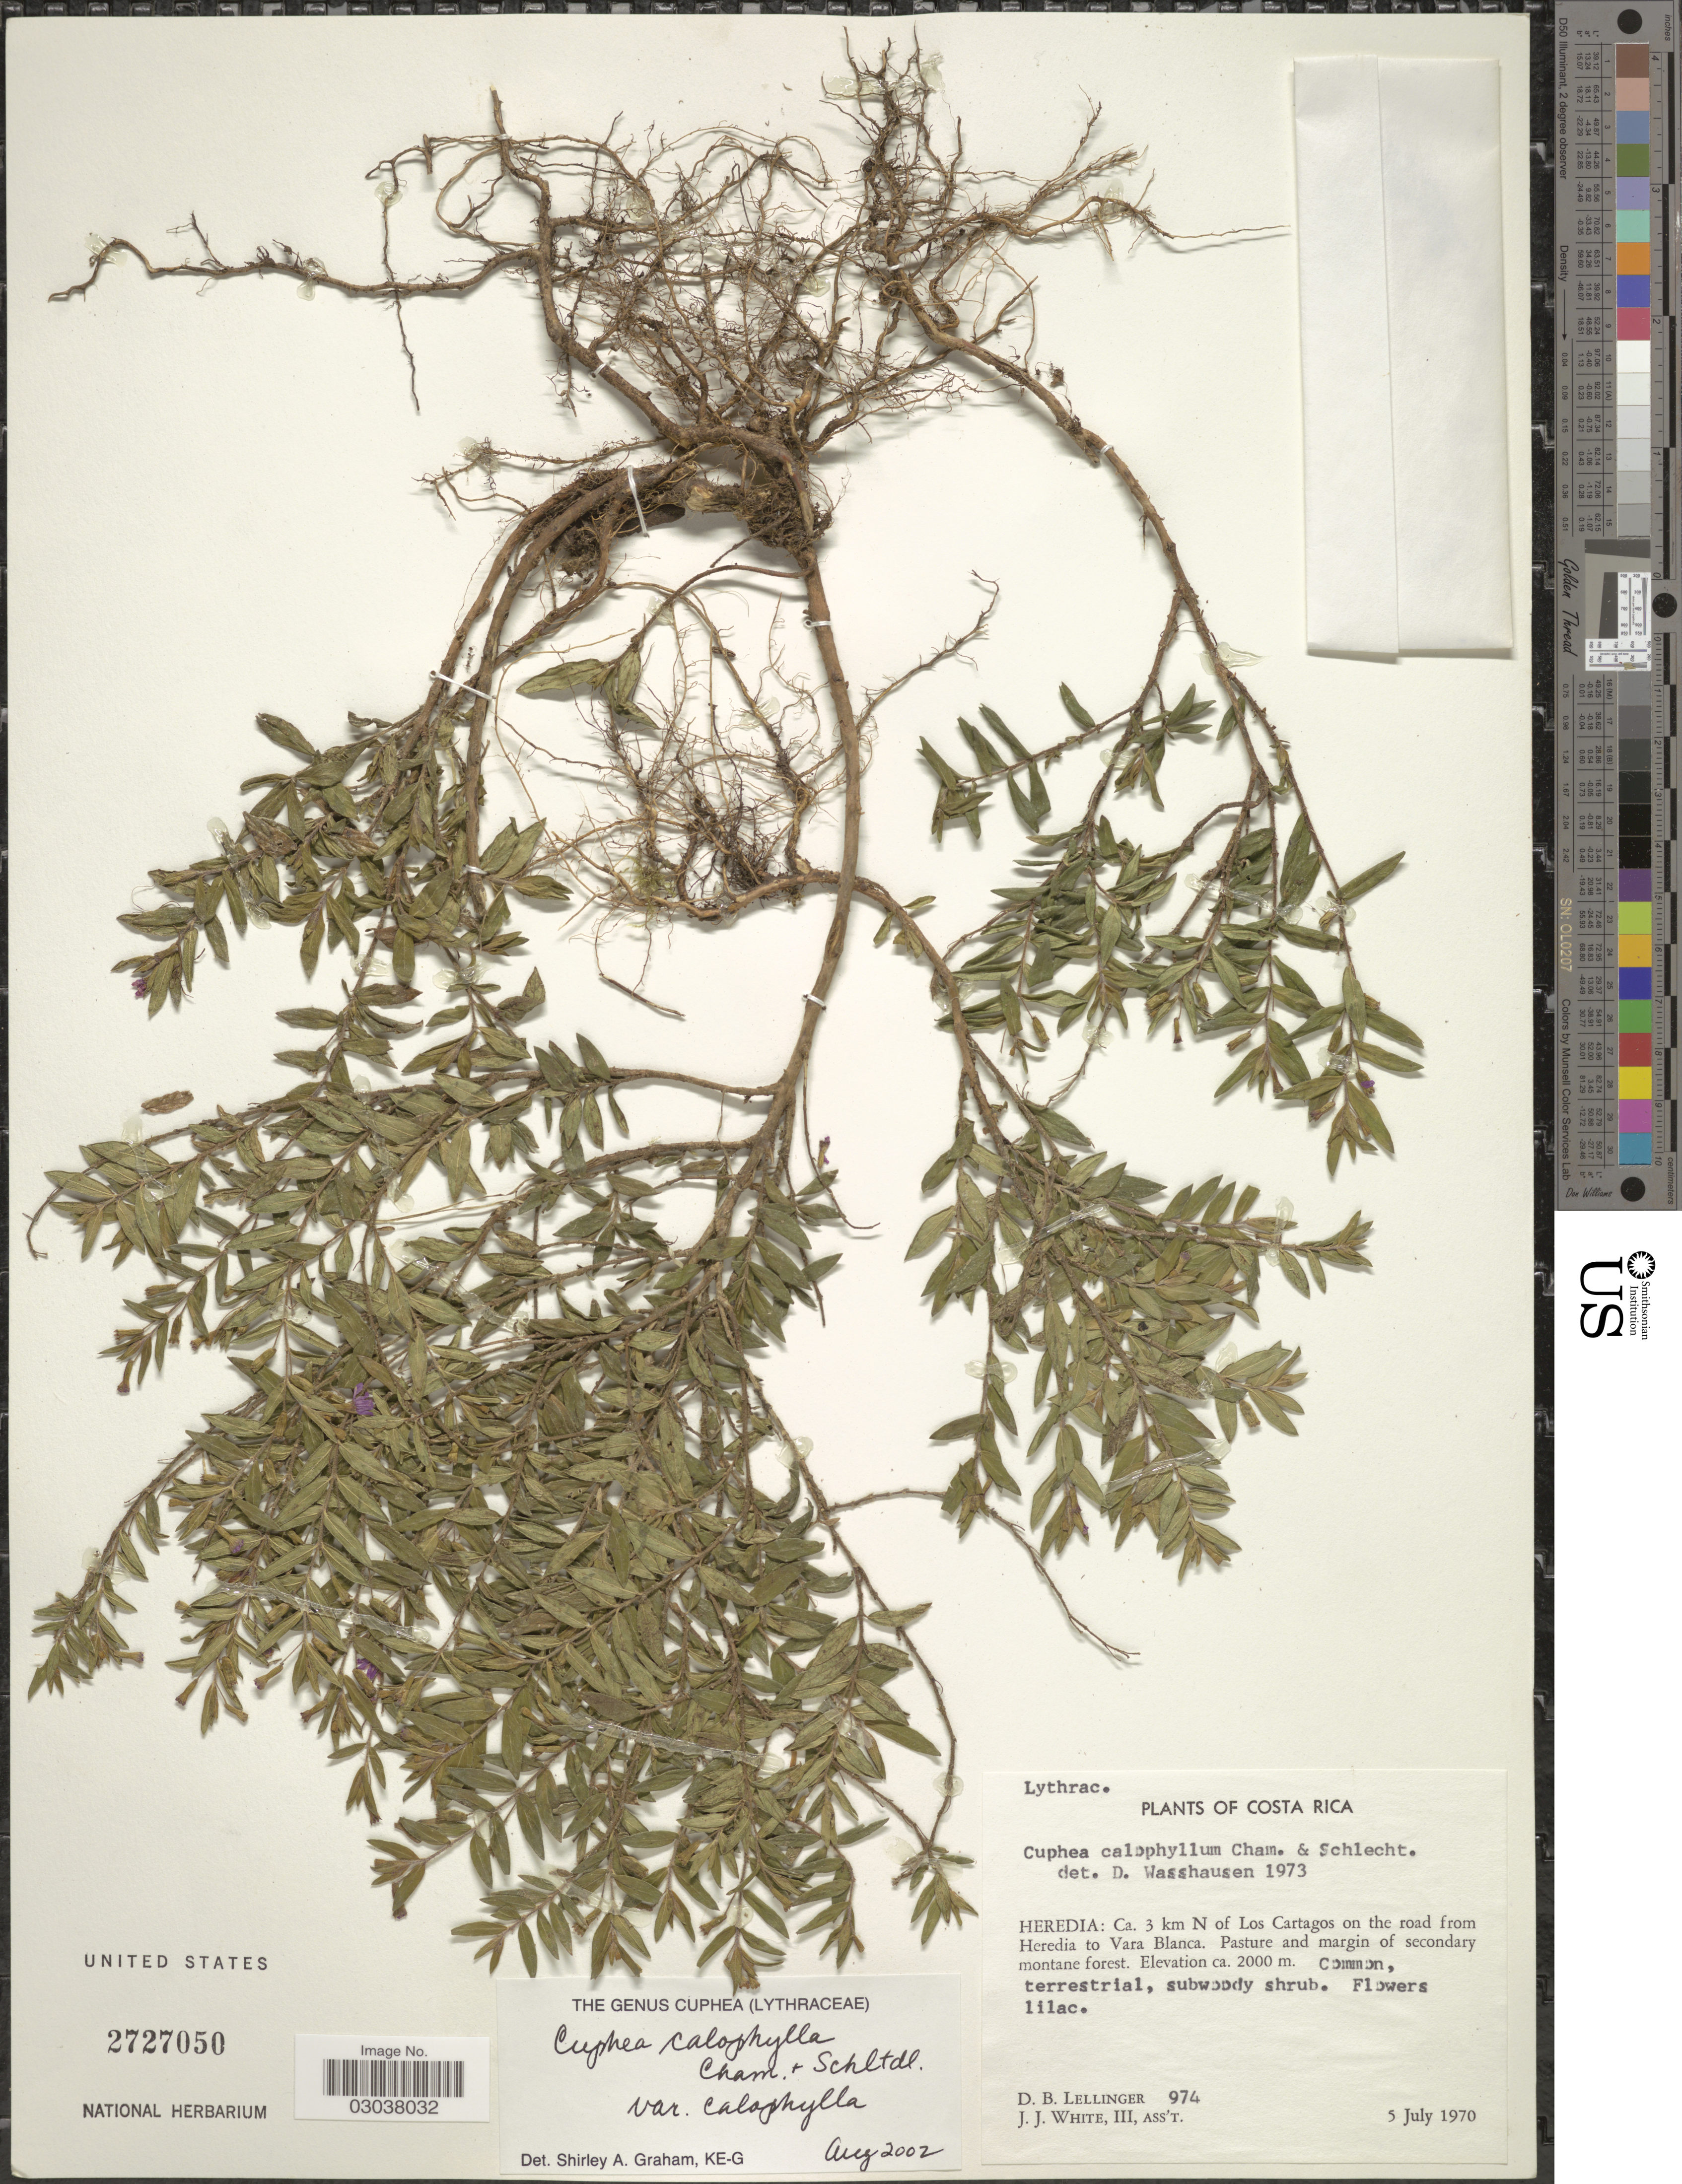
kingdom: Plantae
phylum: Tracheophyta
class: Magnoliopsida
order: Myrtales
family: Lythraceae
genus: Cuphea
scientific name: Cuphea calophylla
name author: Cham. & Schltdl.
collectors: D. B. Lellinger & J. J. White III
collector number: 974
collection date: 1970-07-05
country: Costa Rica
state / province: Heredia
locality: Ca. 3 km N of Los Cartagos on the road from Heredia to Vara Blanca.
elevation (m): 2000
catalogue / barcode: US 2727050